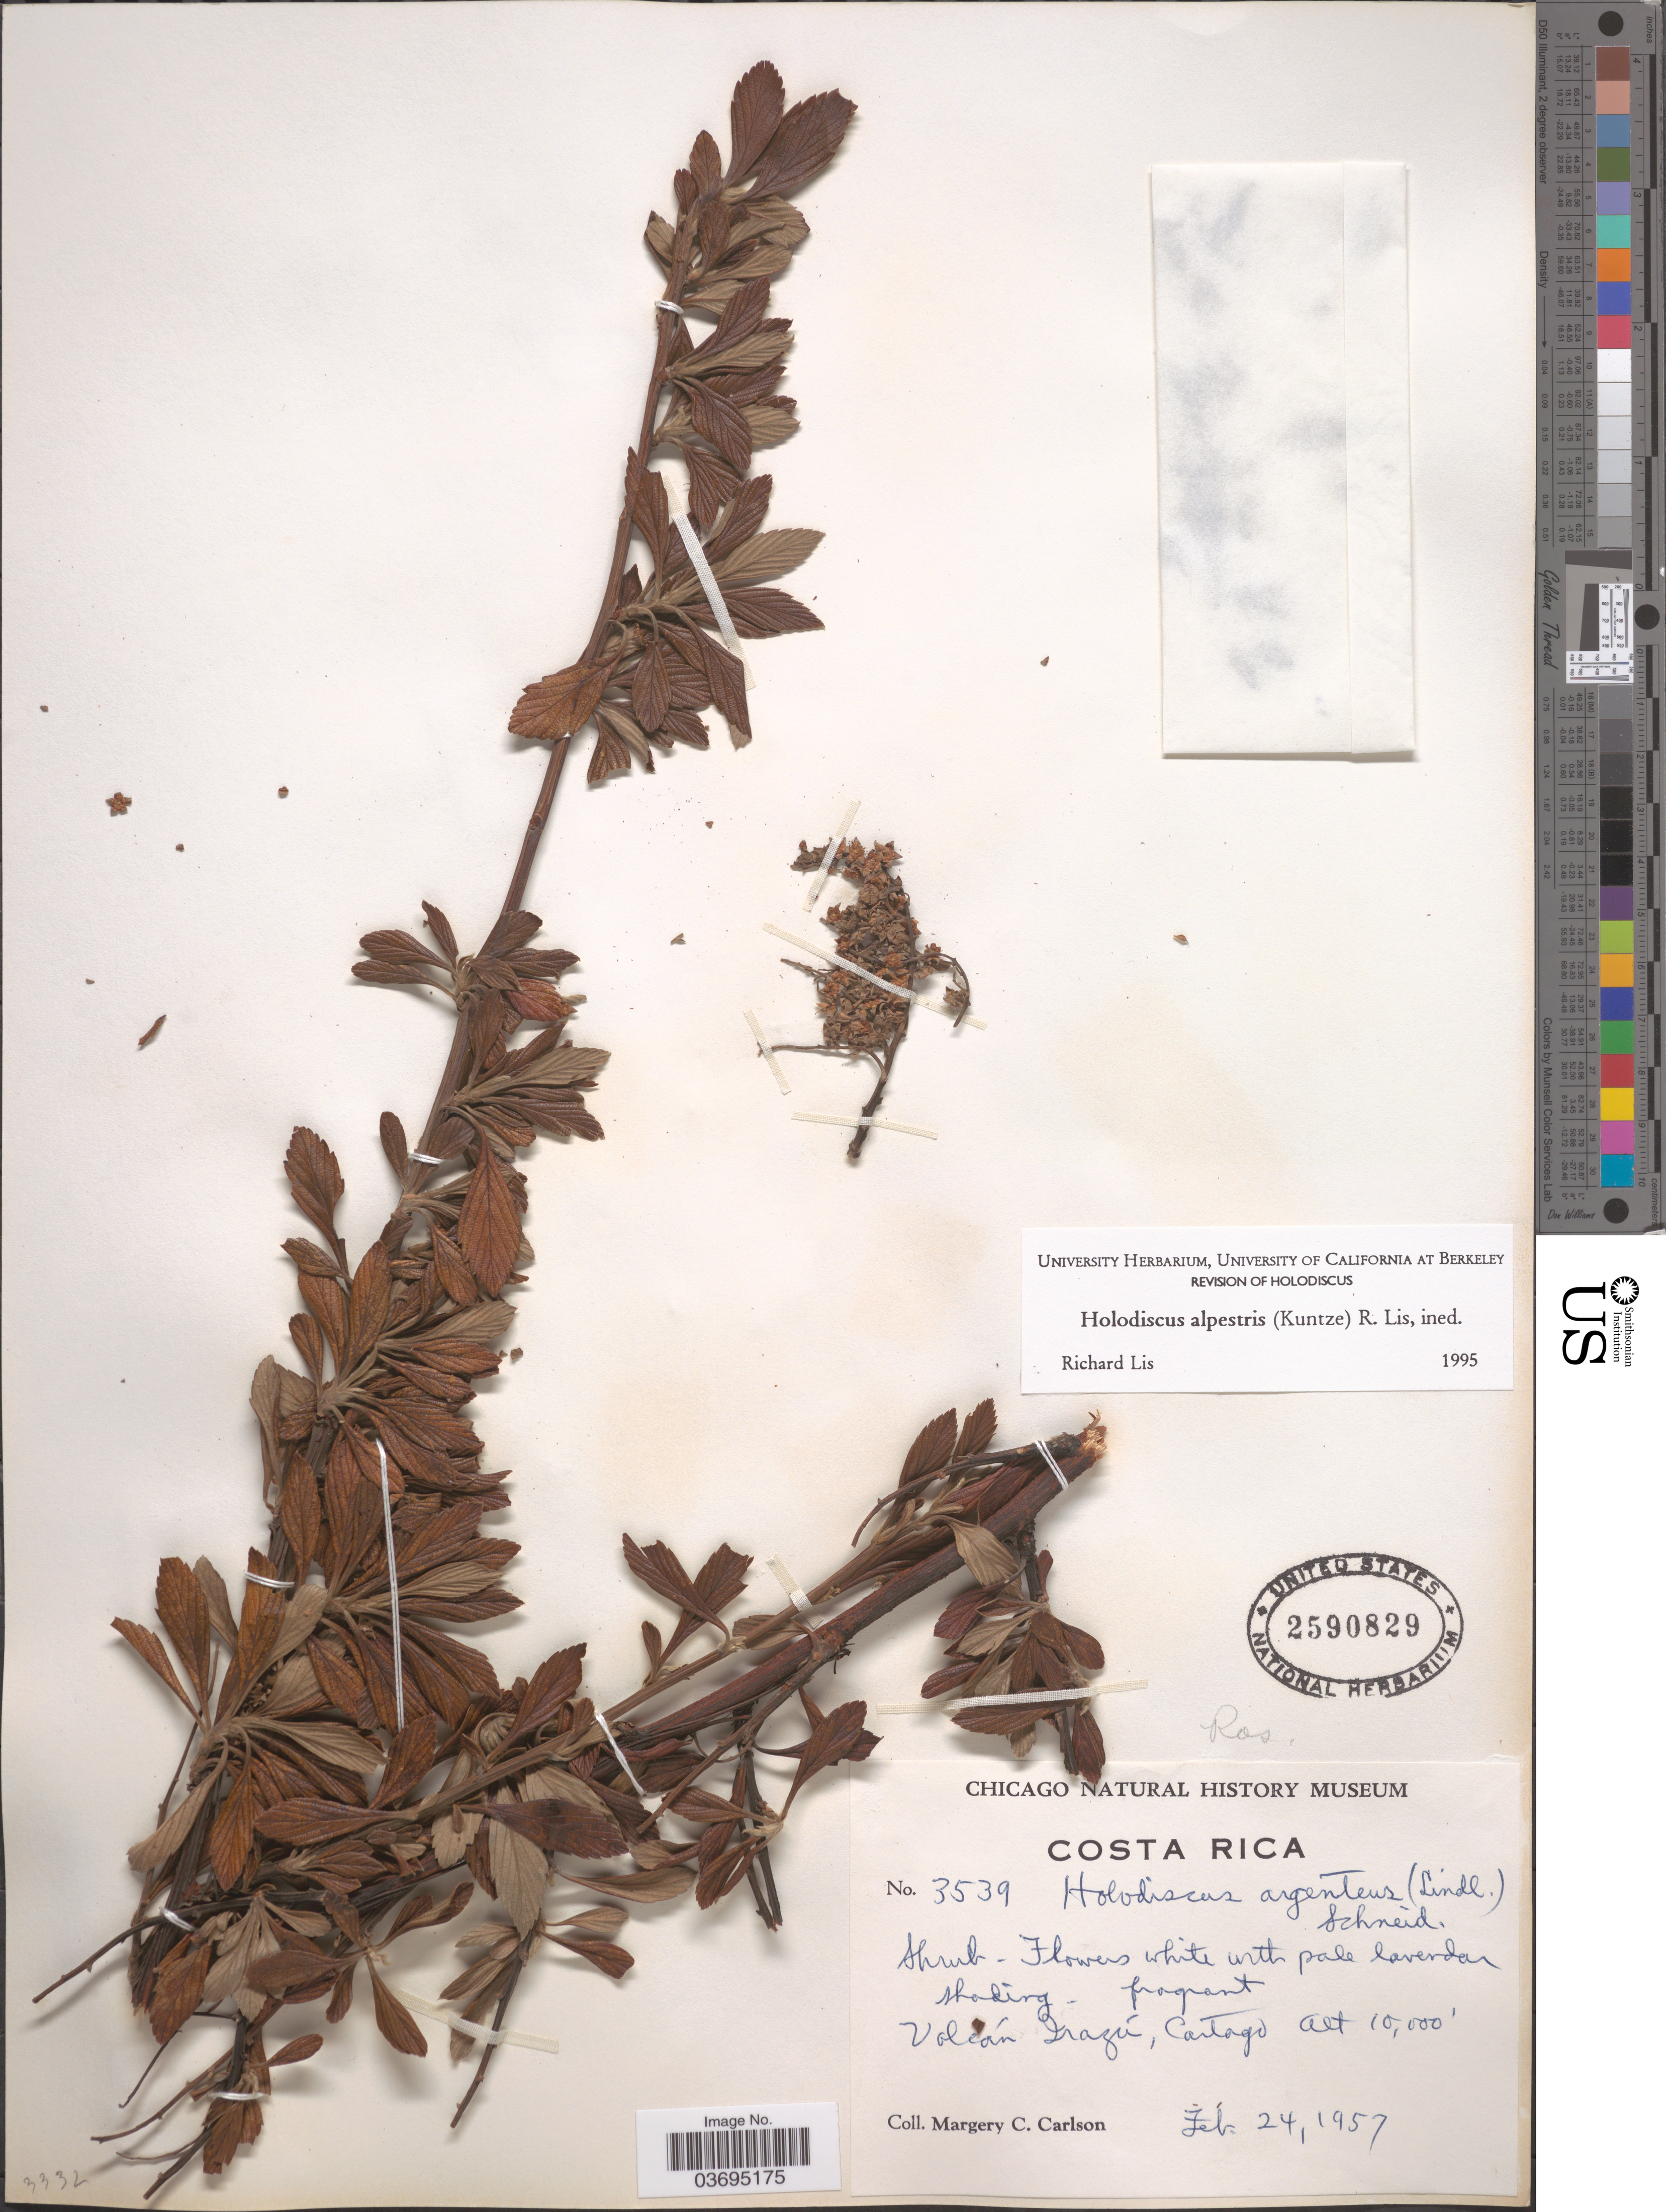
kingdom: Plantae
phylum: Tracheophyta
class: Magnoliopsida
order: Rosales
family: Rosaceae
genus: Holodiscus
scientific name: Holodiscus argenteus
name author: (L. f.) Maxim.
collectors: M. C. Carlson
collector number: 3539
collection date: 1957-02-24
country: Costa Rica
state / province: Cartago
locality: Volcán Irazú.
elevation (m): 3048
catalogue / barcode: US 2590829